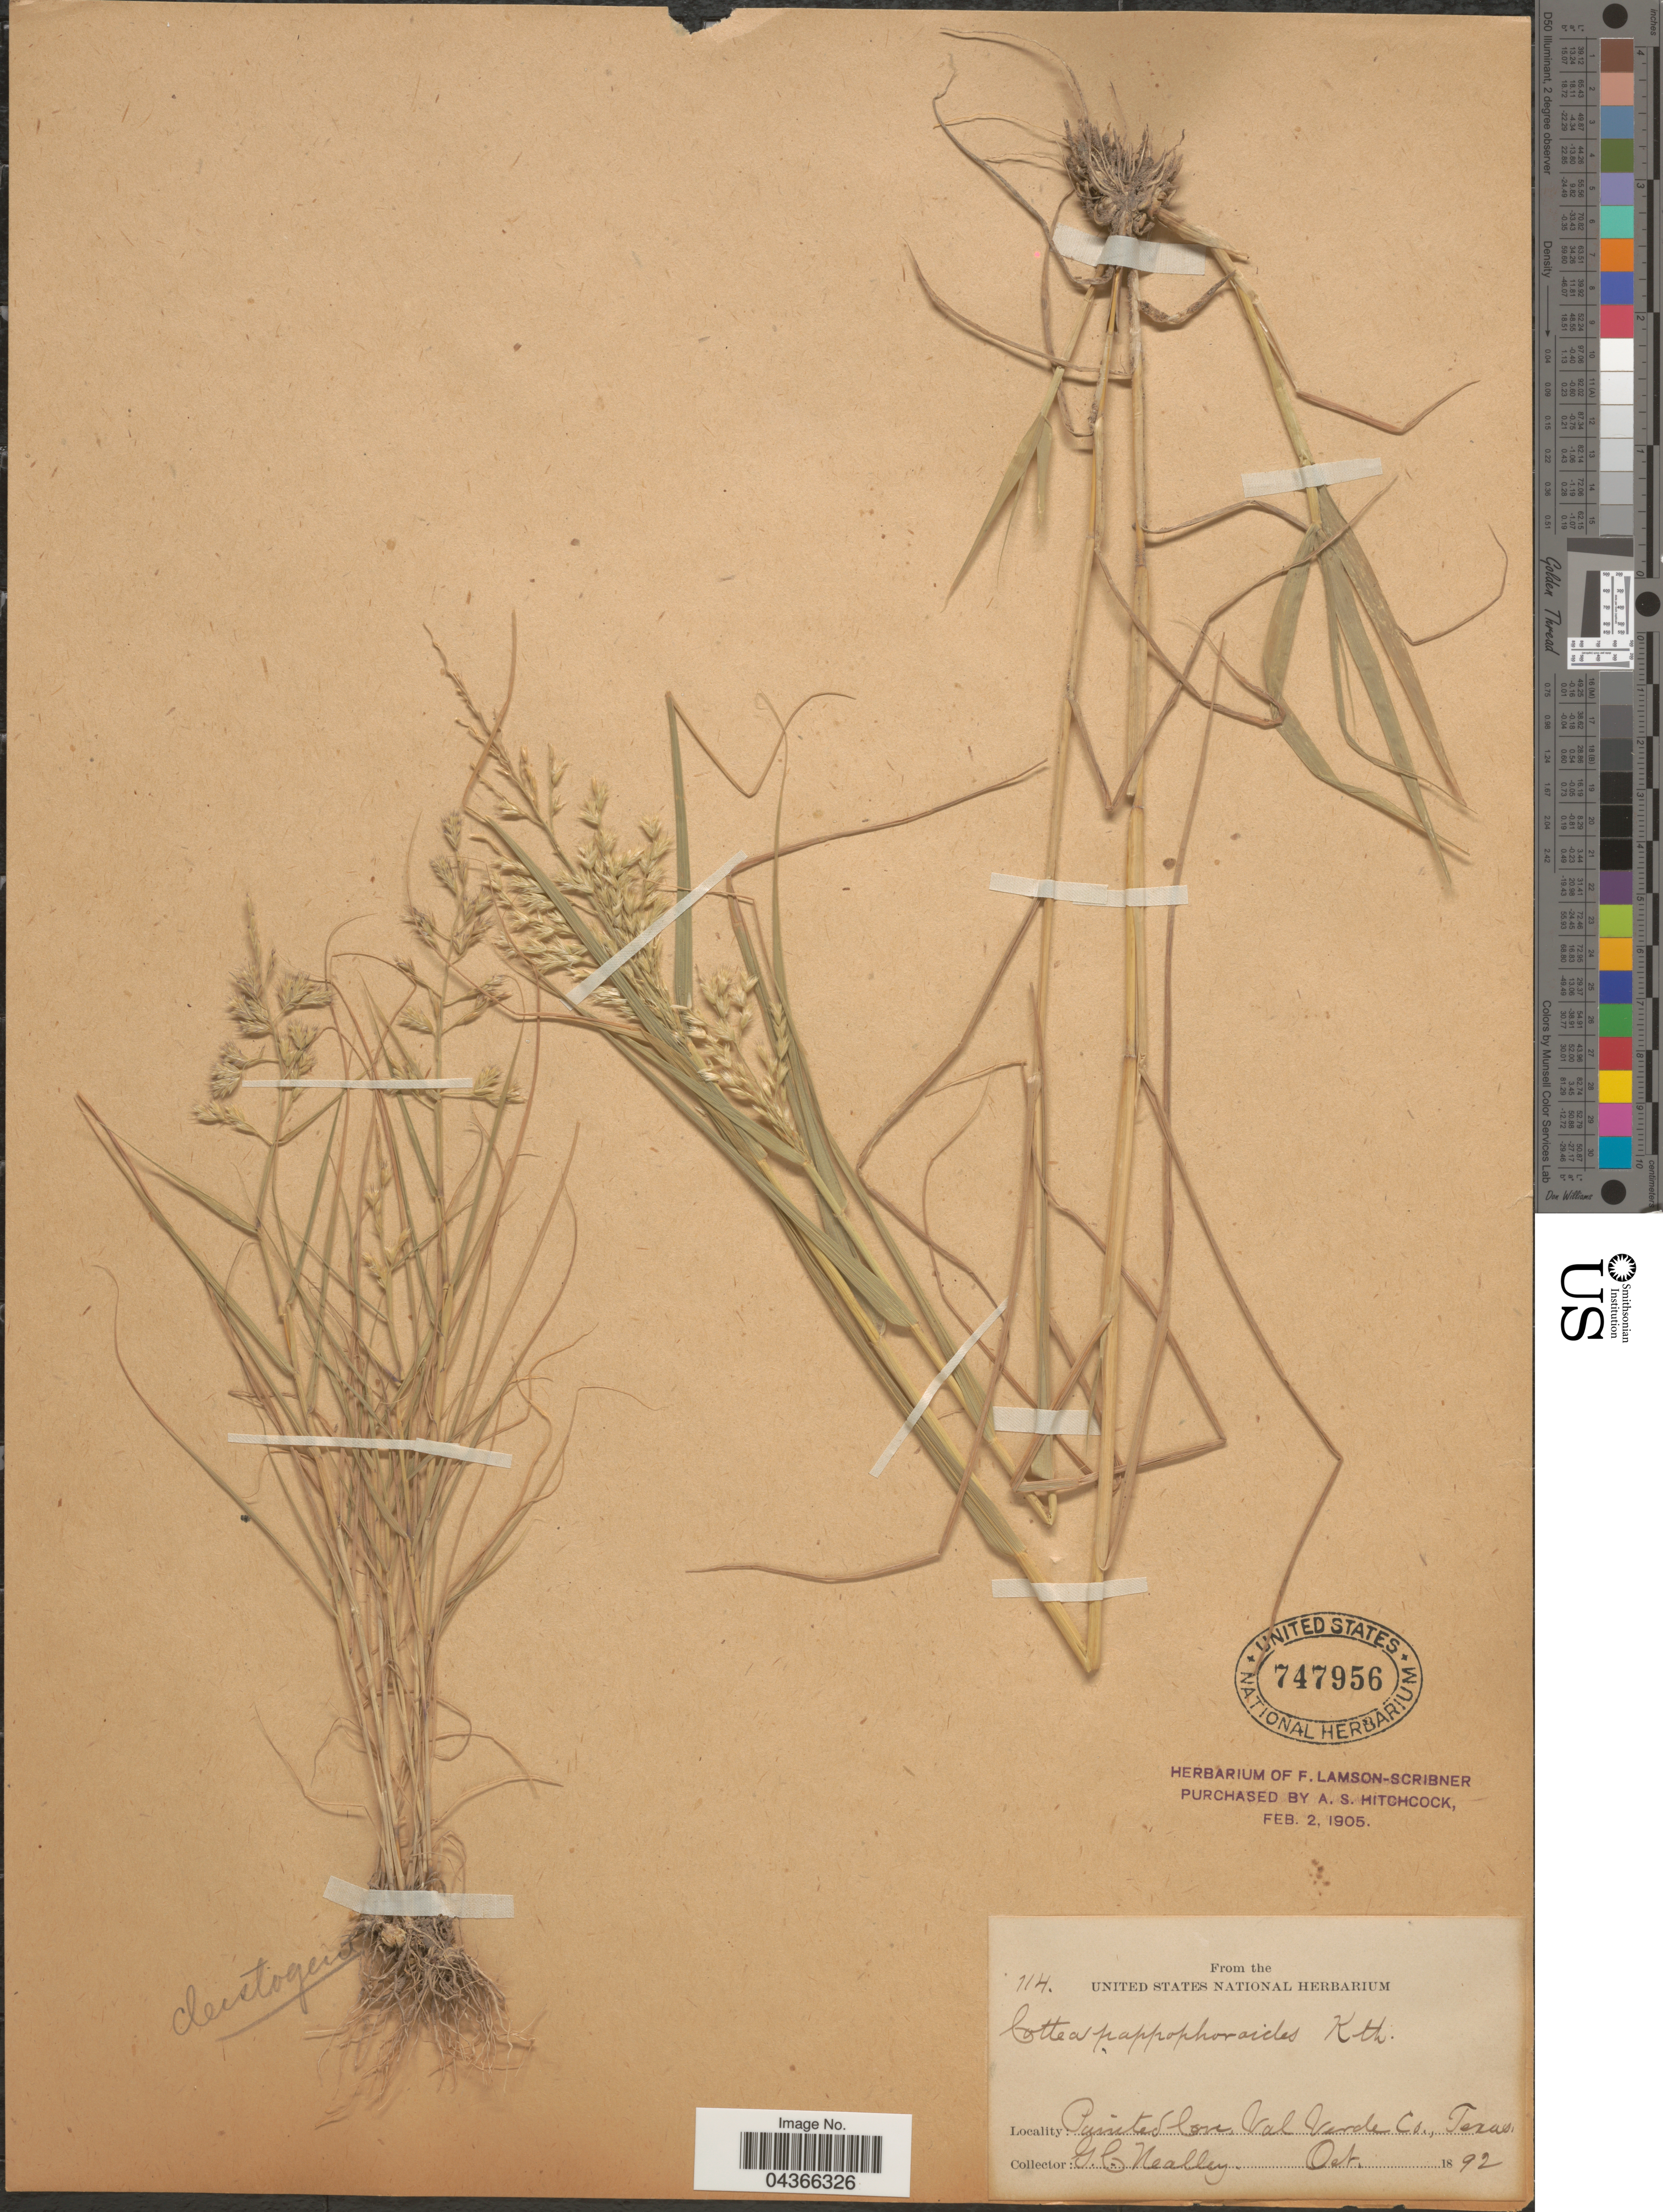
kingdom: Plantae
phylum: Tracheophyta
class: Liliopsida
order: Poales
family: Poaceae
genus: Cottea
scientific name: Cottea pappophoroides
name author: Kunth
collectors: G. C. Nealley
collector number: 114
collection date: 1892-10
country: United States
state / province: Texas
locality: Painted Cove, Val Verde Co.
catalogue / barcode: US 747956